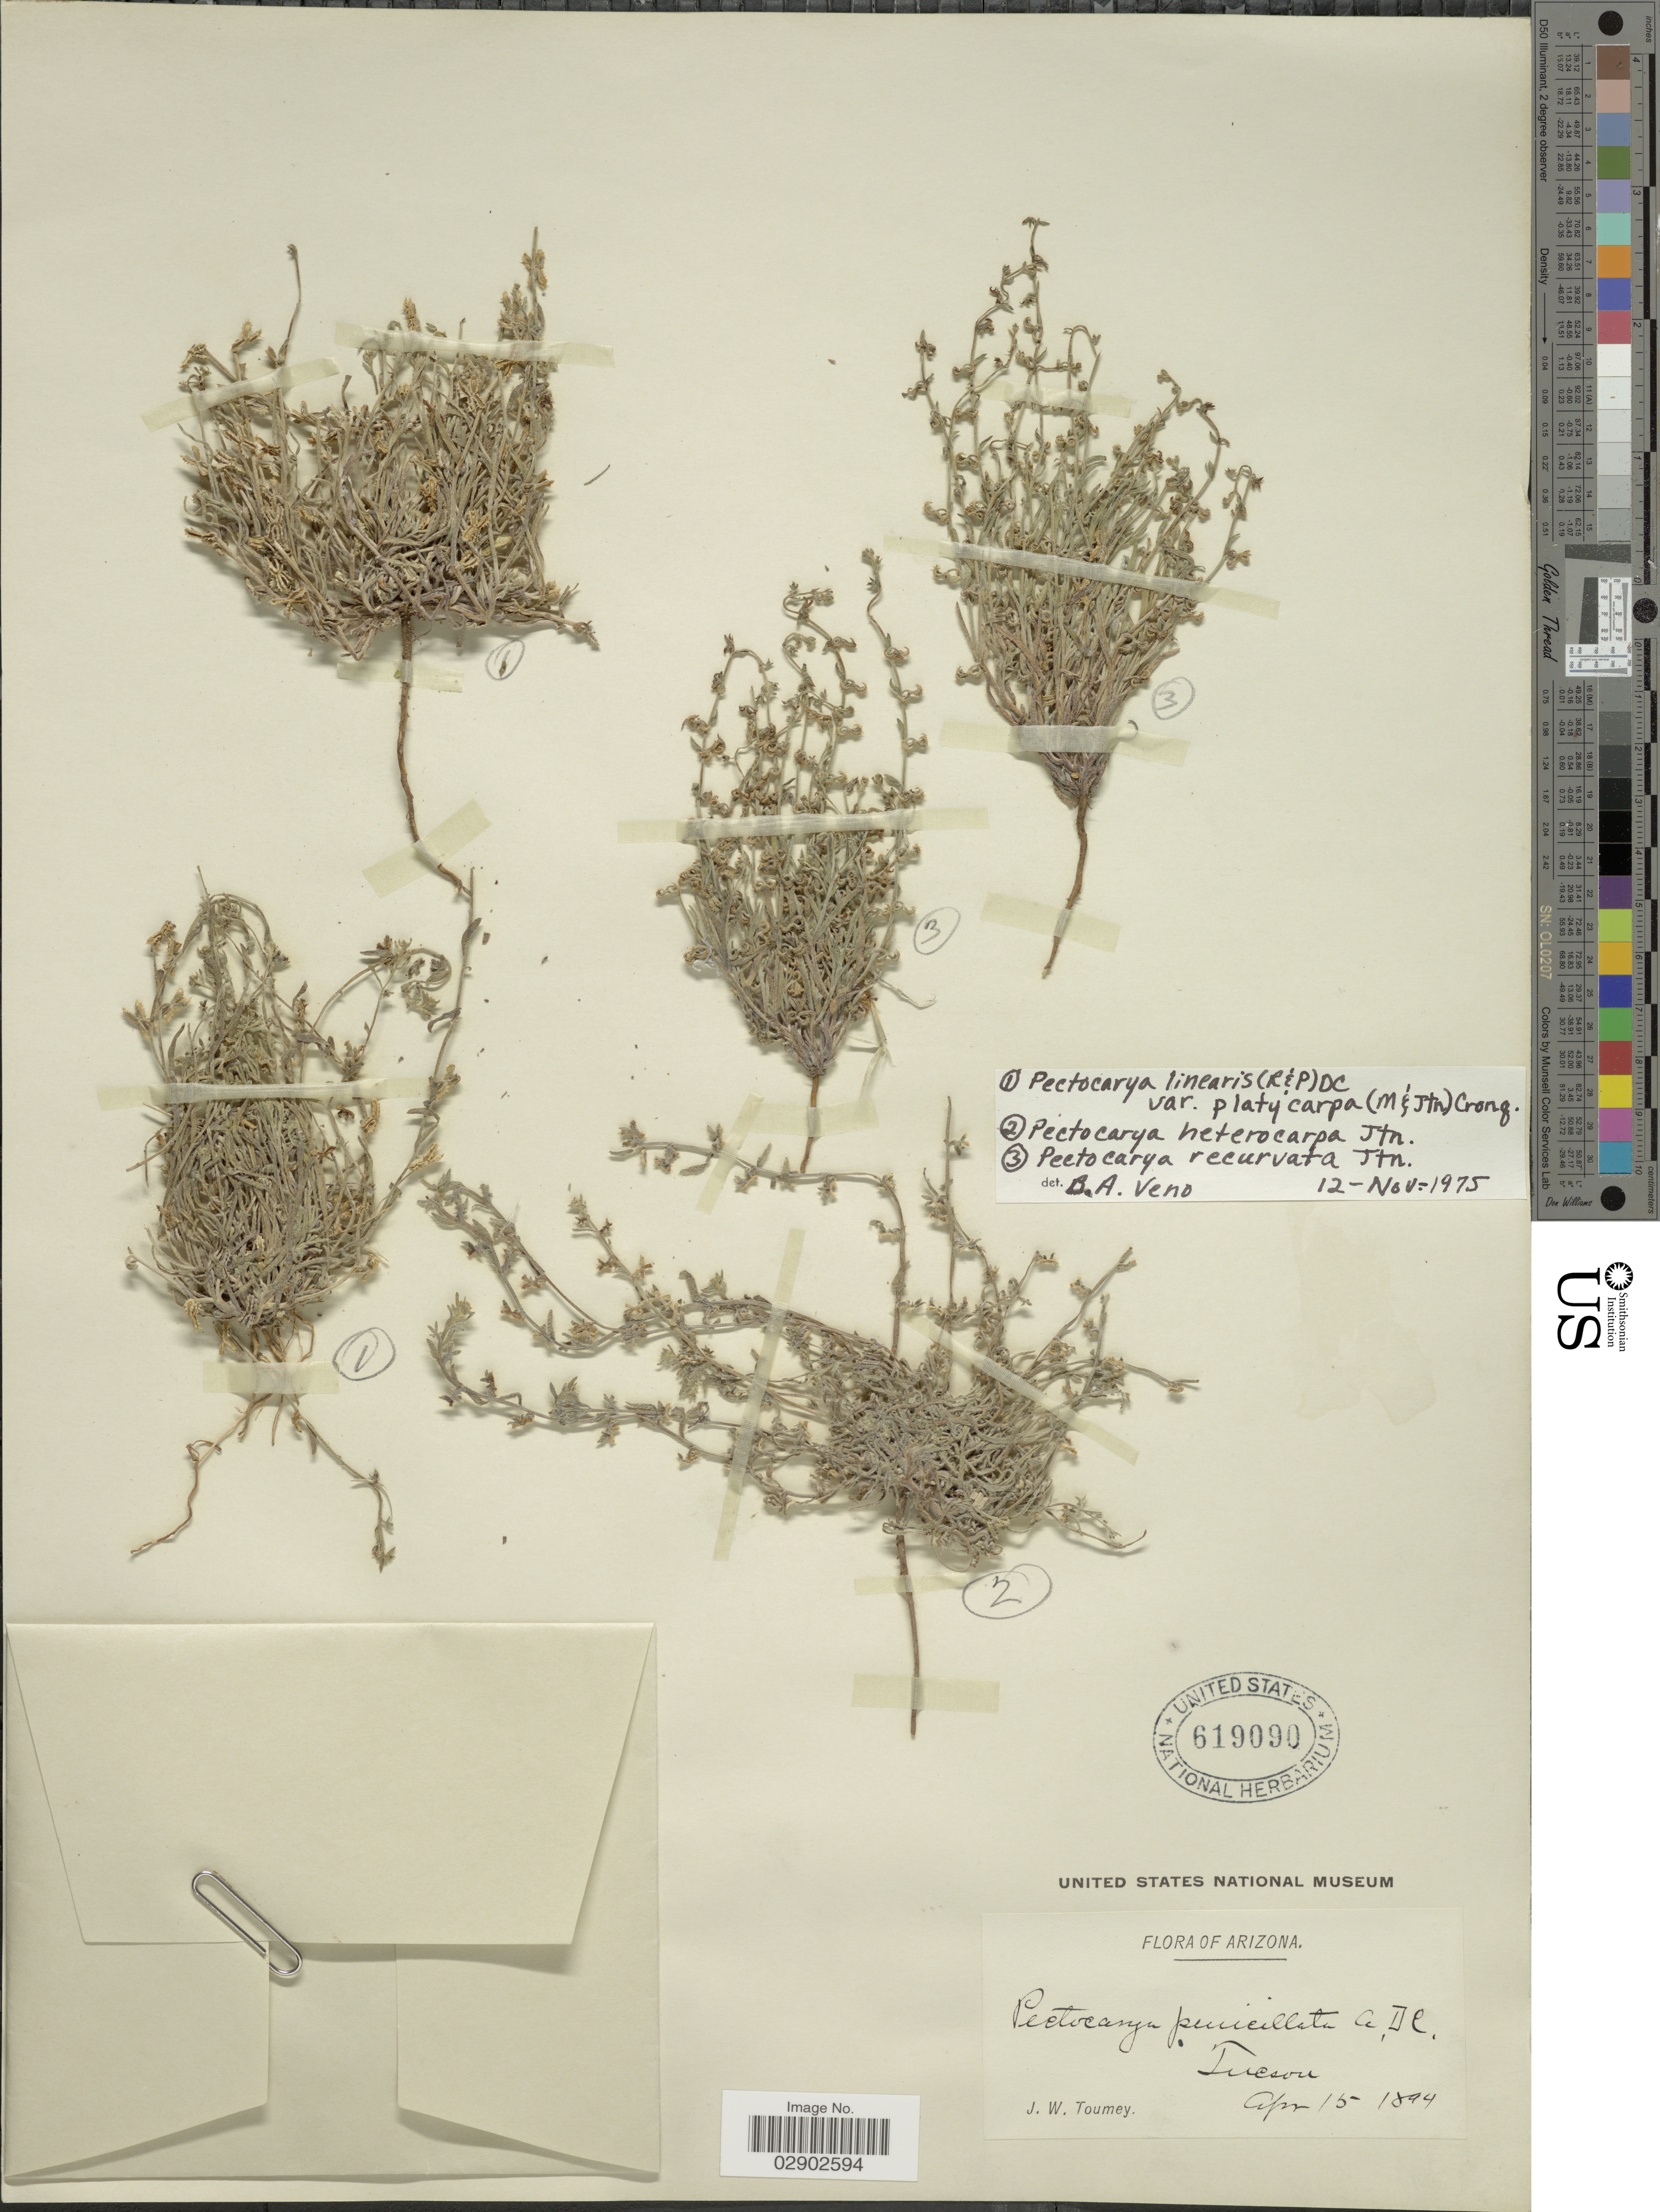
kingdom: Plantae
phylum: Tracheophyta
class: Magnoliopsida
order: Boraginales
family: Boraginaceae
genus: Pectocarya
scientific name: Pectocarya linearis var. platycarpa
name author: (Munz & I.M. Johnst.) Cronq.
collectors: J. W. Toumey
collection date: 1894-04-15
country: United States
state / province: Arizona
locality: Tucson.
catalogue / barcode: US 619090